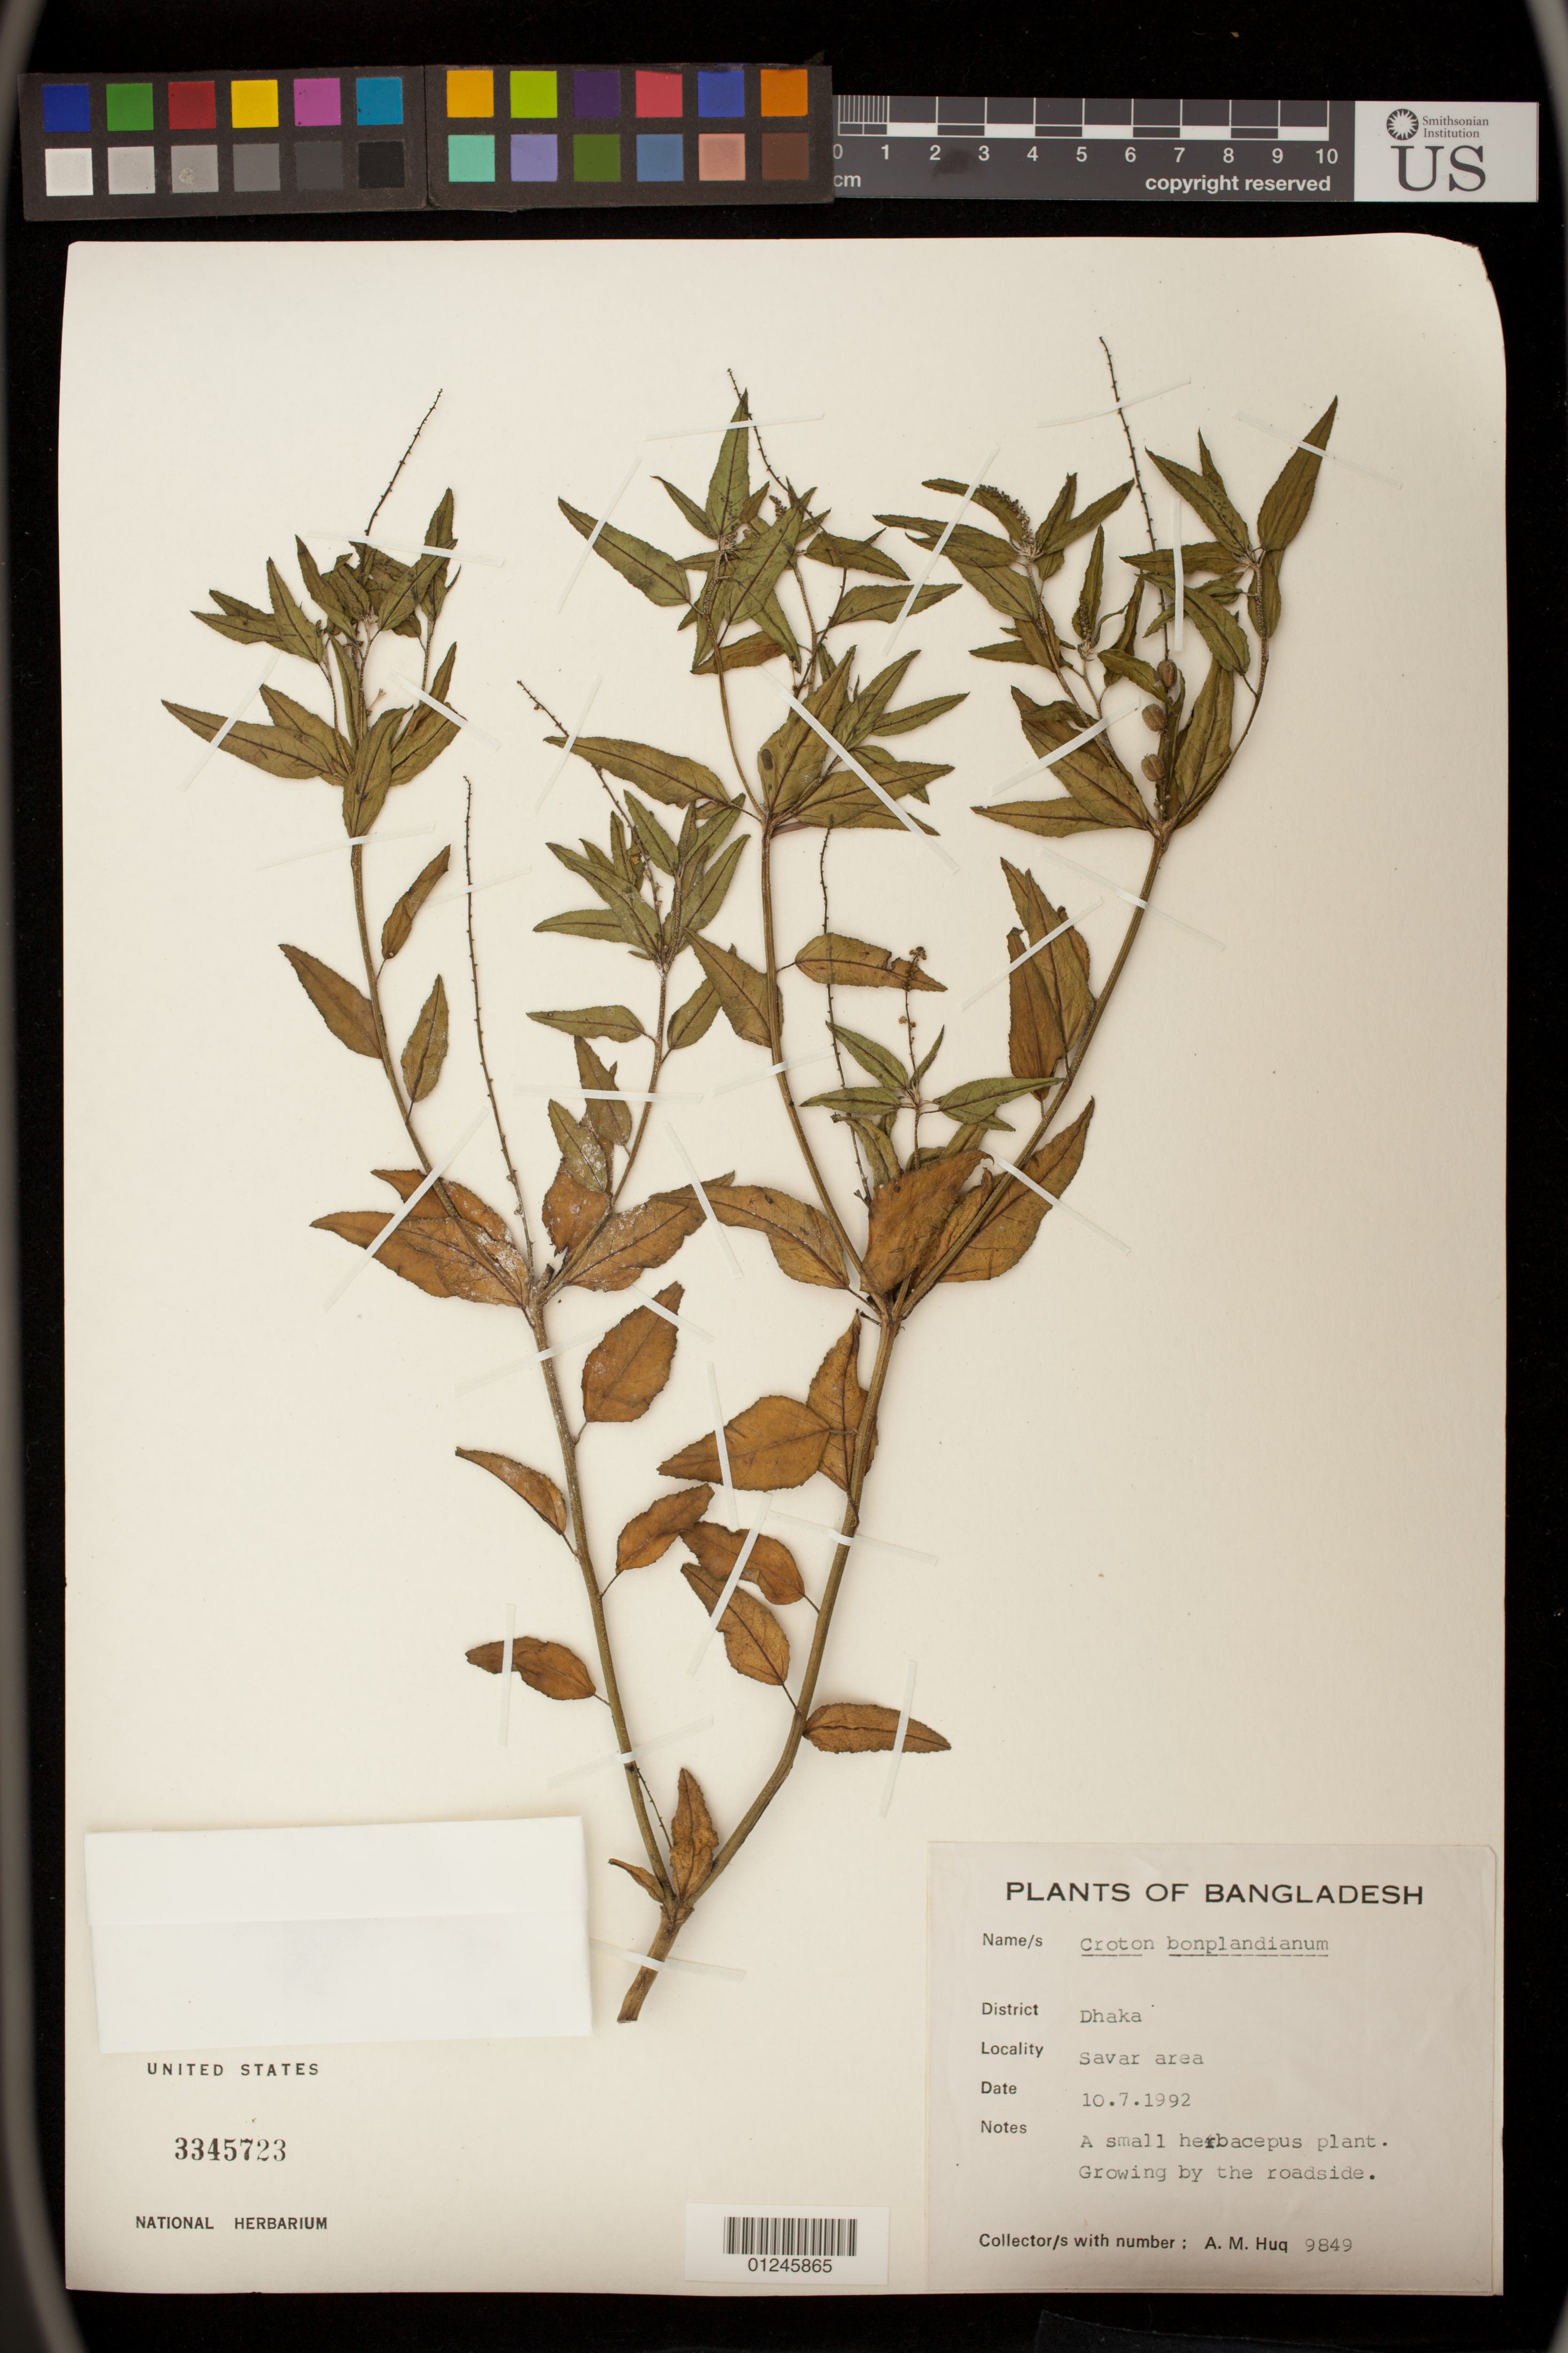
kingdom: Plantae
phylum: Tracheophyta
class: Magnoliopsida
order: Malpighiales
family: Euphorbiaceae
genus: Croton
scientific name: Croton bonplandianus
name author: Baill.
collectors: A. M. Huq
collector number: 9849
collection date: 1992-07-10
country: Bangladesh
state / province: Dhaka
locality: Savar area.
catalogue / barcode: US 3345723